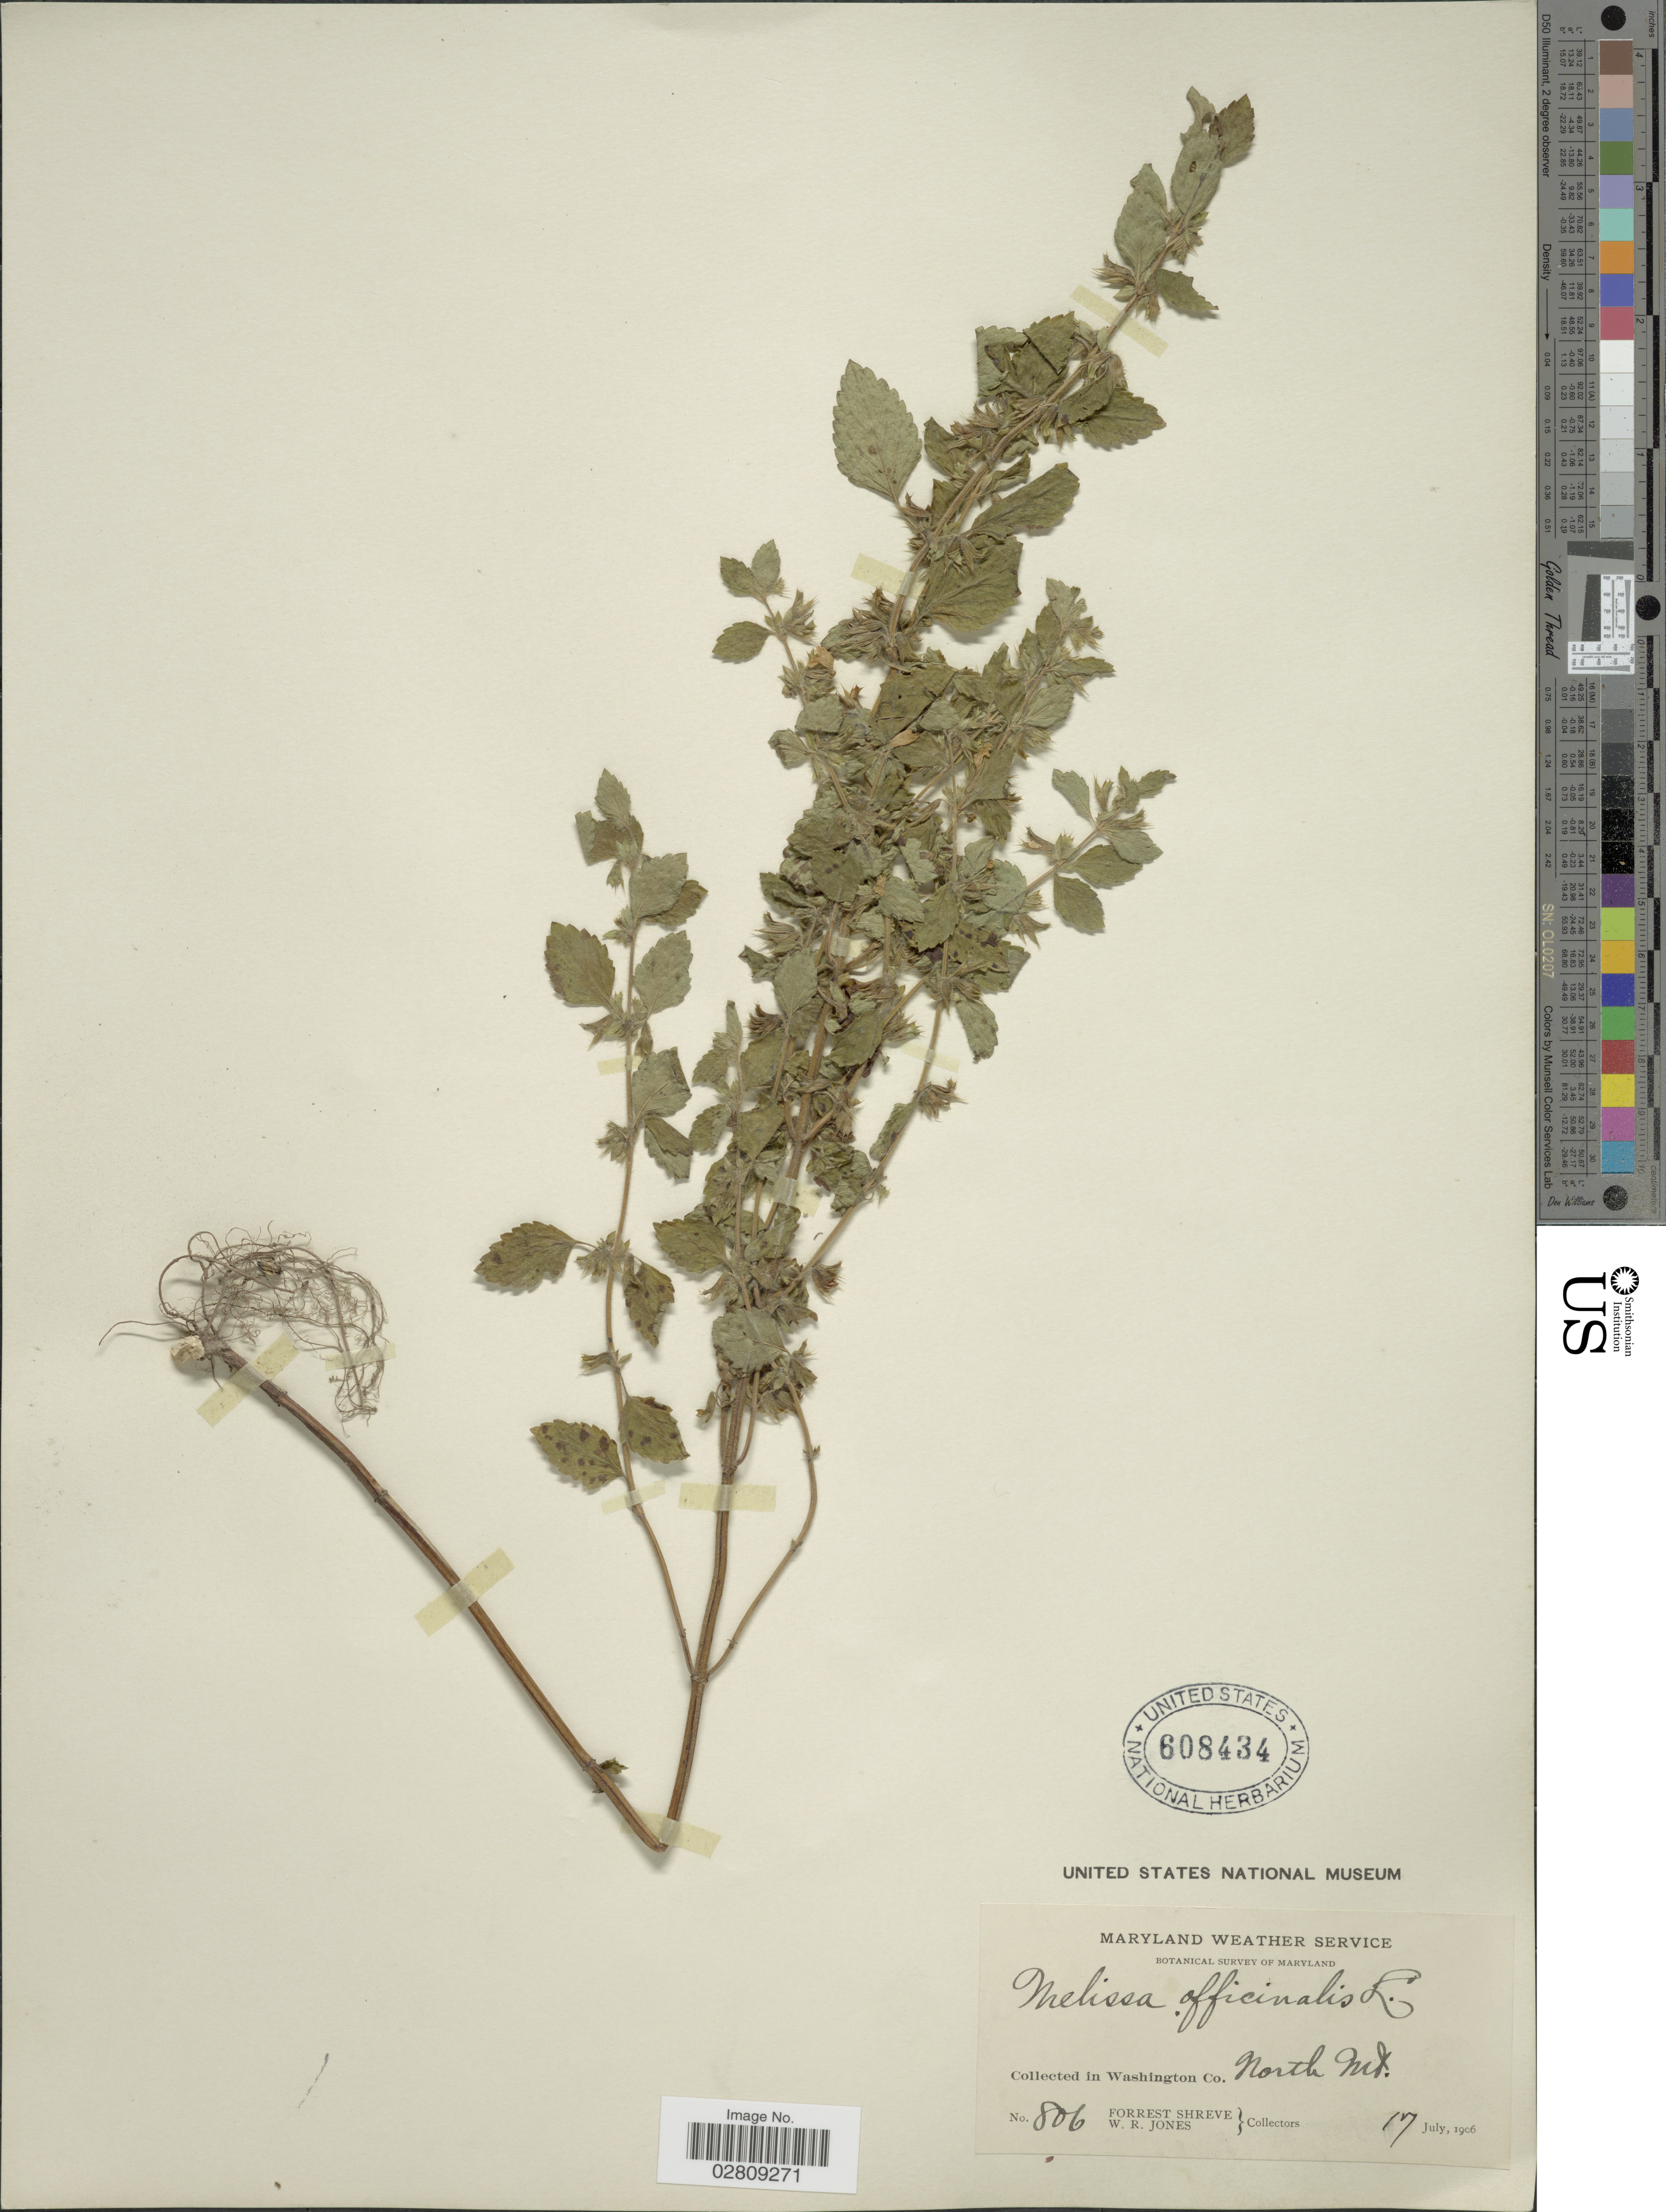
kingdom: Plantae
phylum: Tracheophyta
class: Magnoliopsida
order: Lamiales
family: Lamiaceae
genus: Melissa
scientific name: Melissa officinalis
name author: L.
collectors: F. Shreve & W. R. Jones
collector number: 806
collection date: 1906-07-17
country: United States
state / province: Maryland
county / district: Washngton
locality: In Washington Co., North Mt.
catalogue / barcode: US 608434